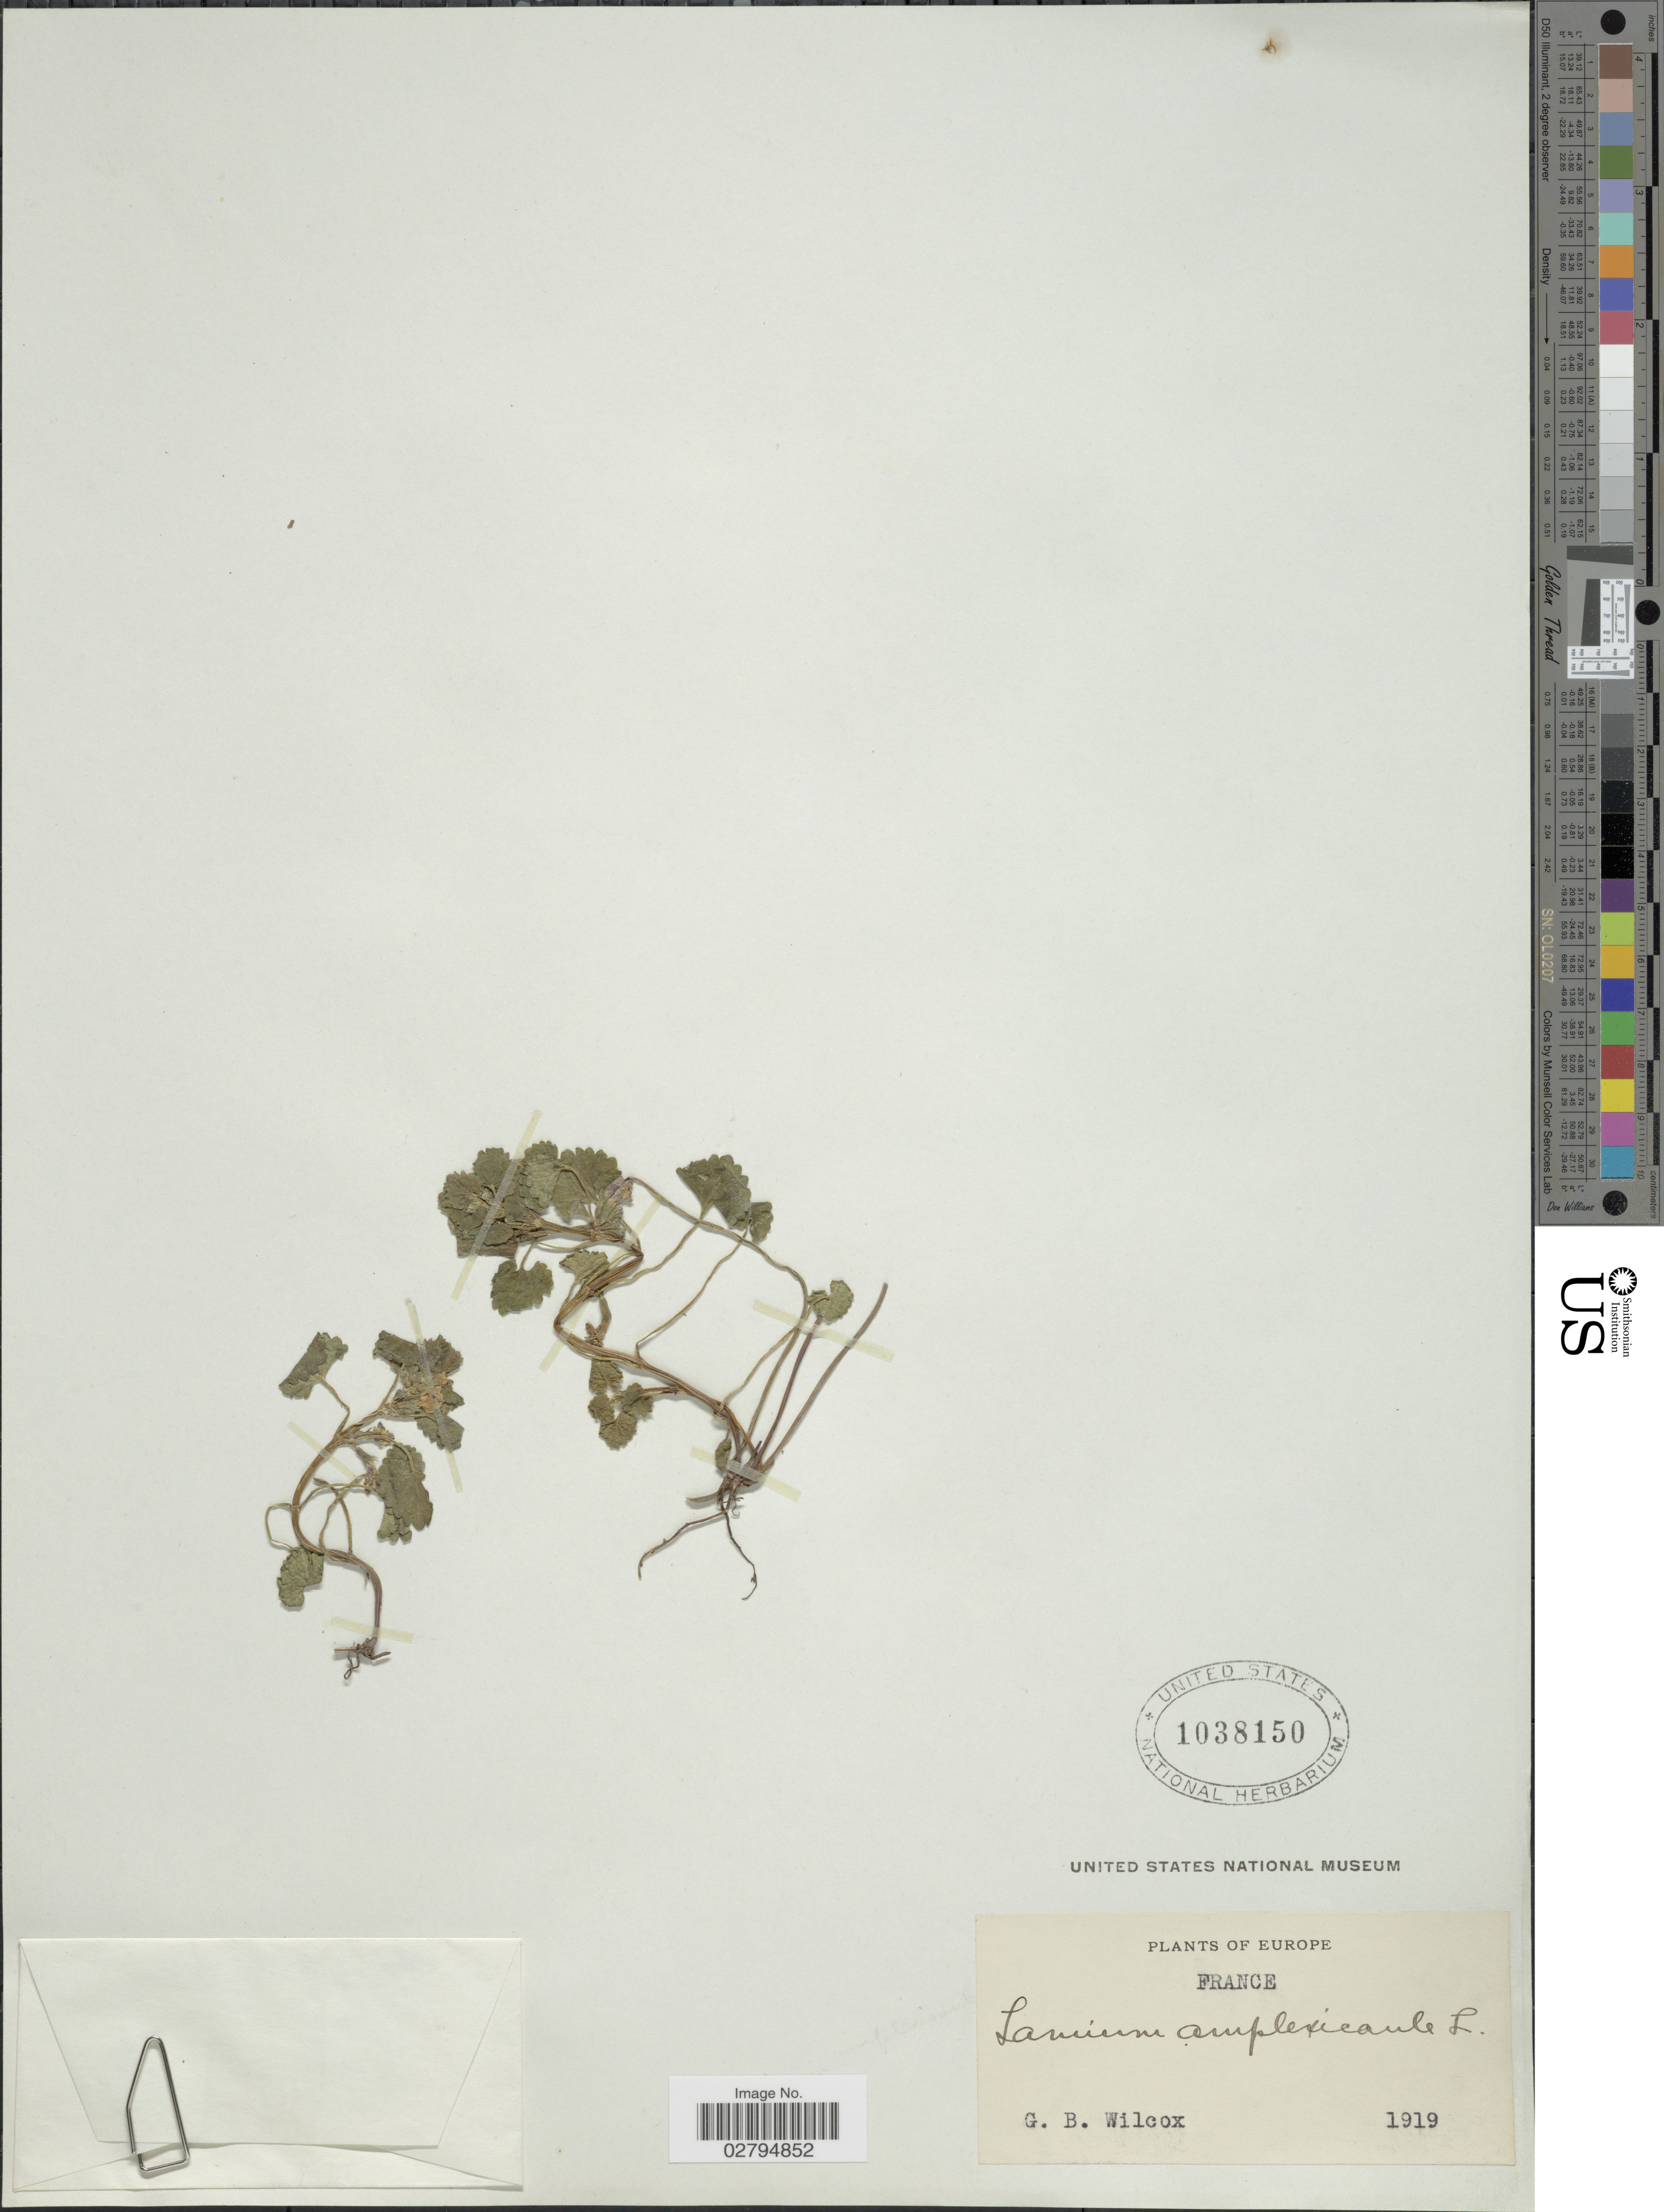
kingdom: Plantae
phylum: Tracheophyta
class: Magnoliopsida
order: Lamiales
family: Lamiaceae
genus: Lamium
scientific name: Lamium amplexicaule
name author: L.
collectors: G. Wilcox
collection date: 1919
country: France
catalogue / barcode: US 1038150